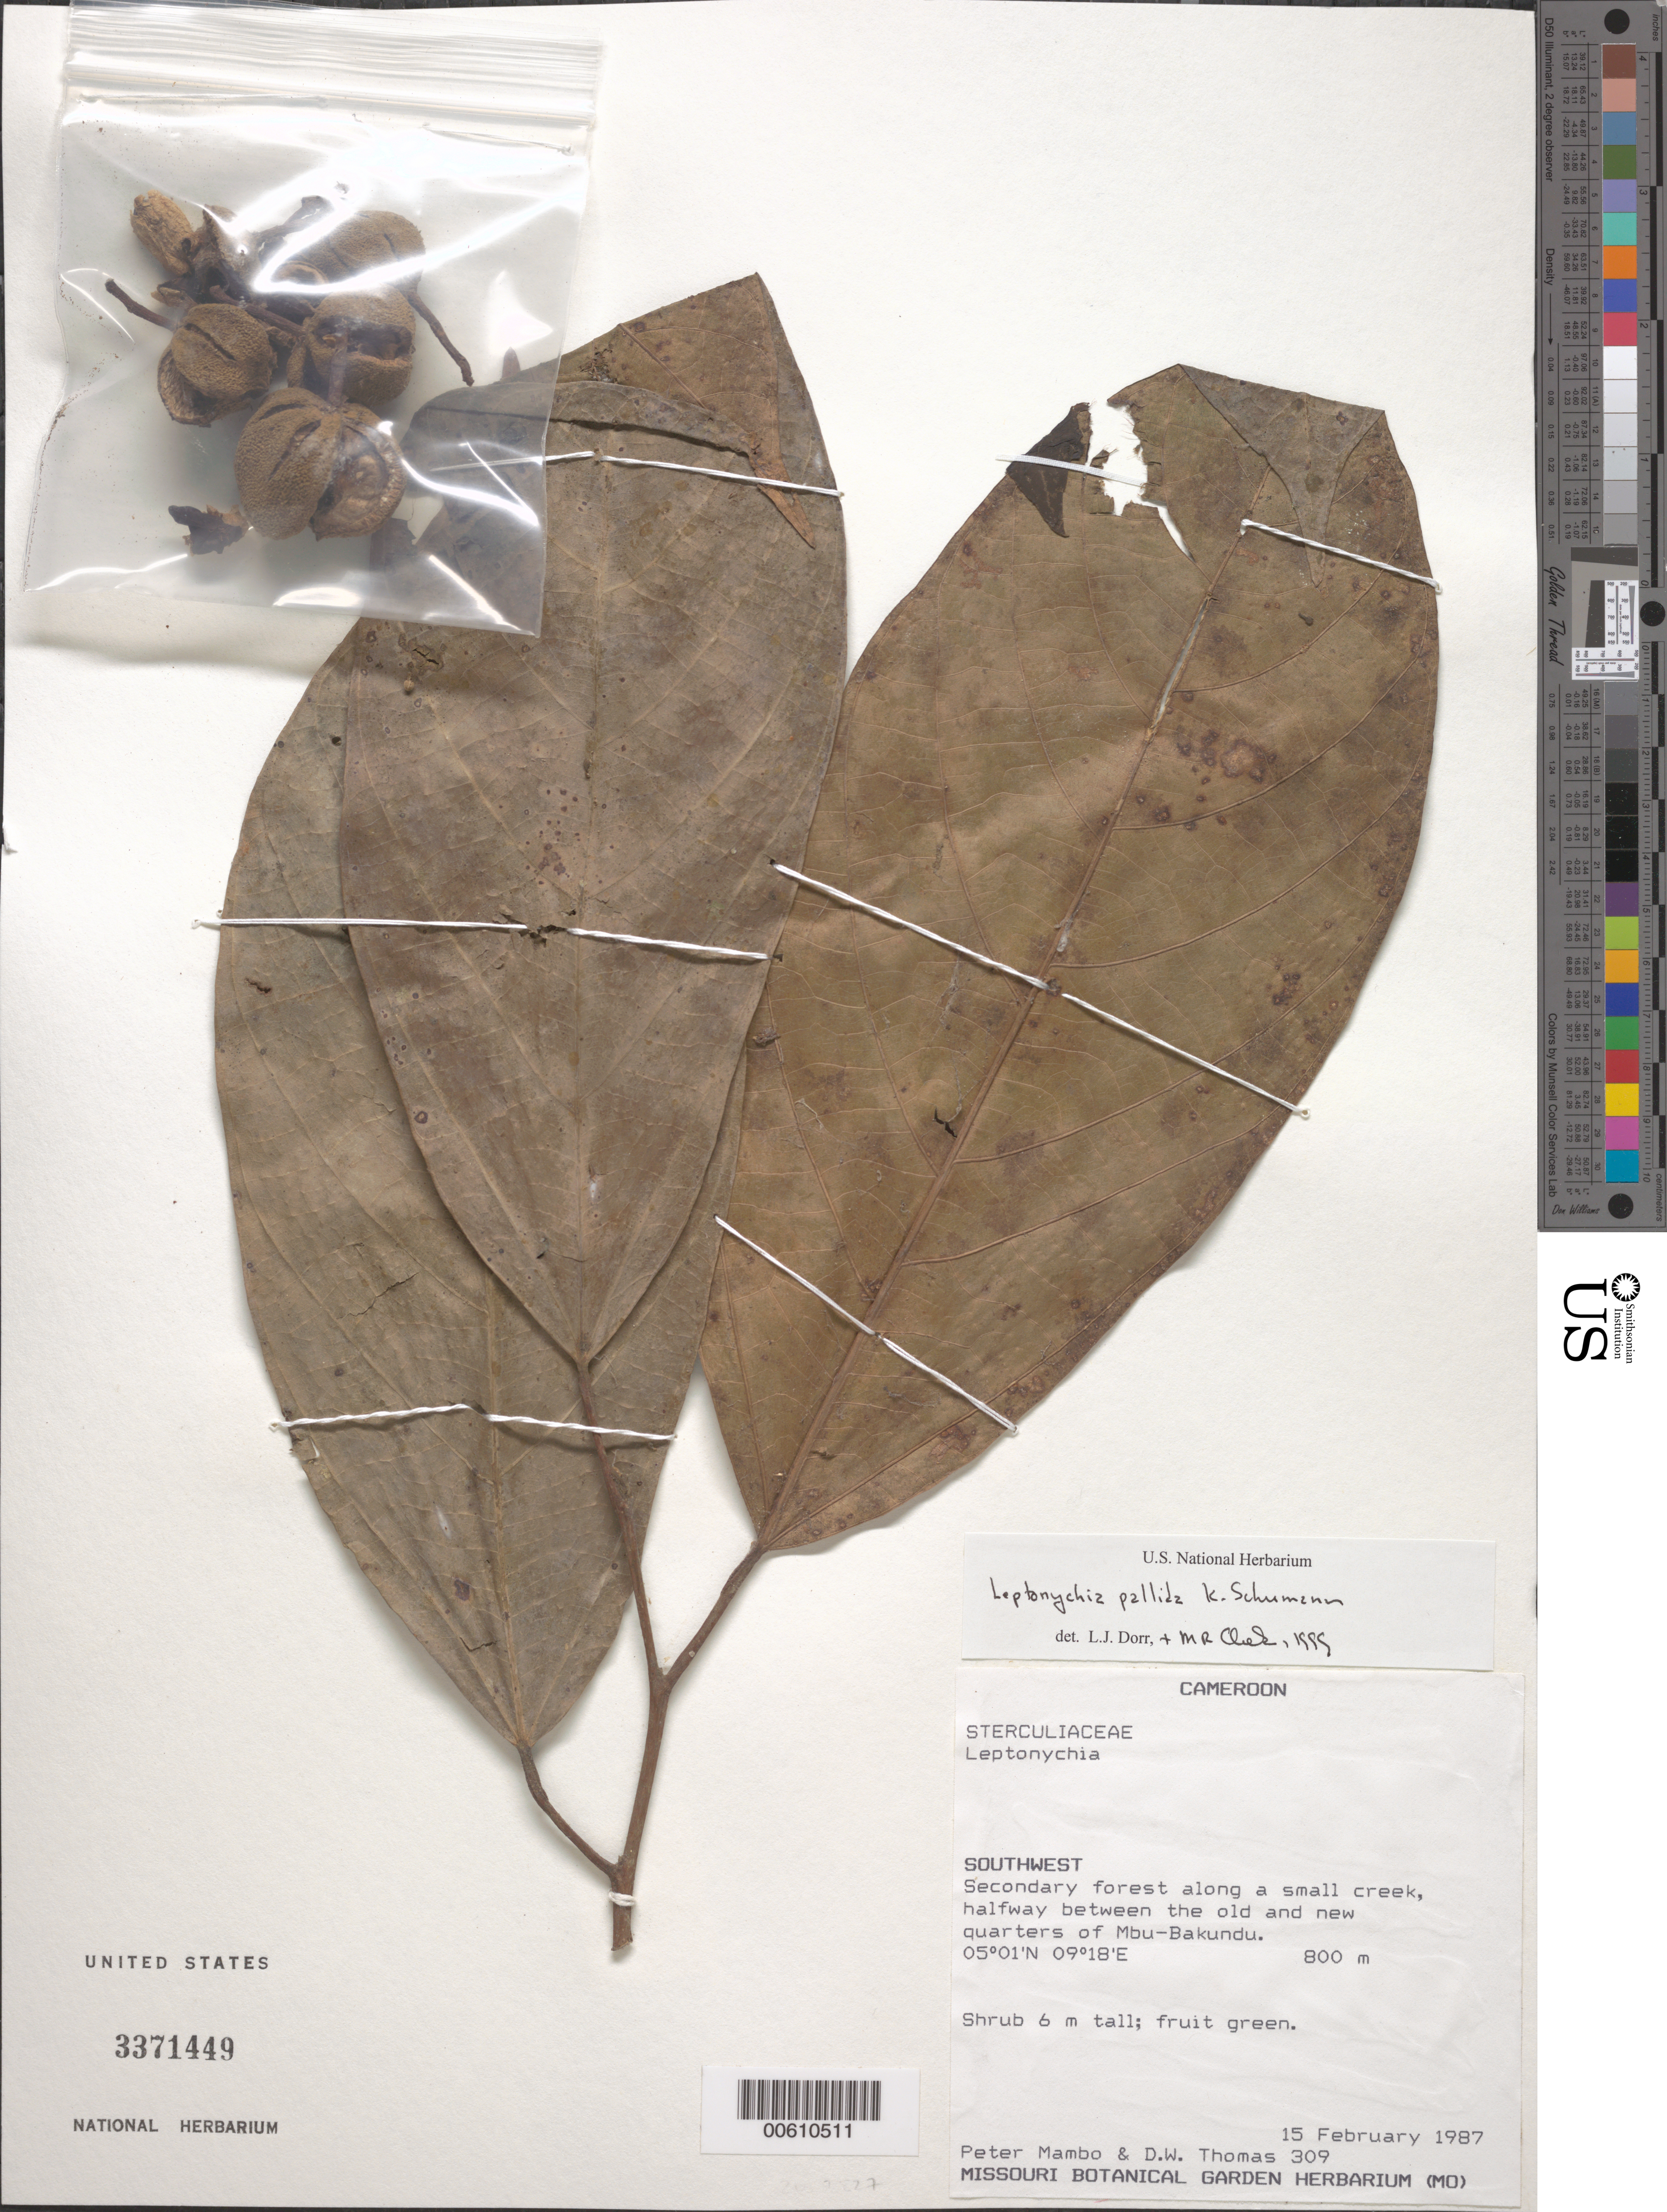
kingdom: Plantae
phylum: Tracheophyta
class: Magnoliopsida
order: Malvales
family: Malvaceae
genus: Leptonychia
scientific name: Leptonychia pallida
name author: K. Schum.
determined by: Dorr, L. J., (BOT), Smithsonian Institution - National Museum of Natural History (UNITED STATES)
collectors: P. Mambo & D. W. Thomas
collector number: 309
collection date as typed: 15 Feb 1987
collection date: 1987-02-15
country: Cameroon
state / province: Sud-Ouest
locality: halfway between the old and new quarters of Mbu-Bakundu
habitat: Secondary forest along a small creek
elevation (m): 800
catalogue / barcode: US 3371449